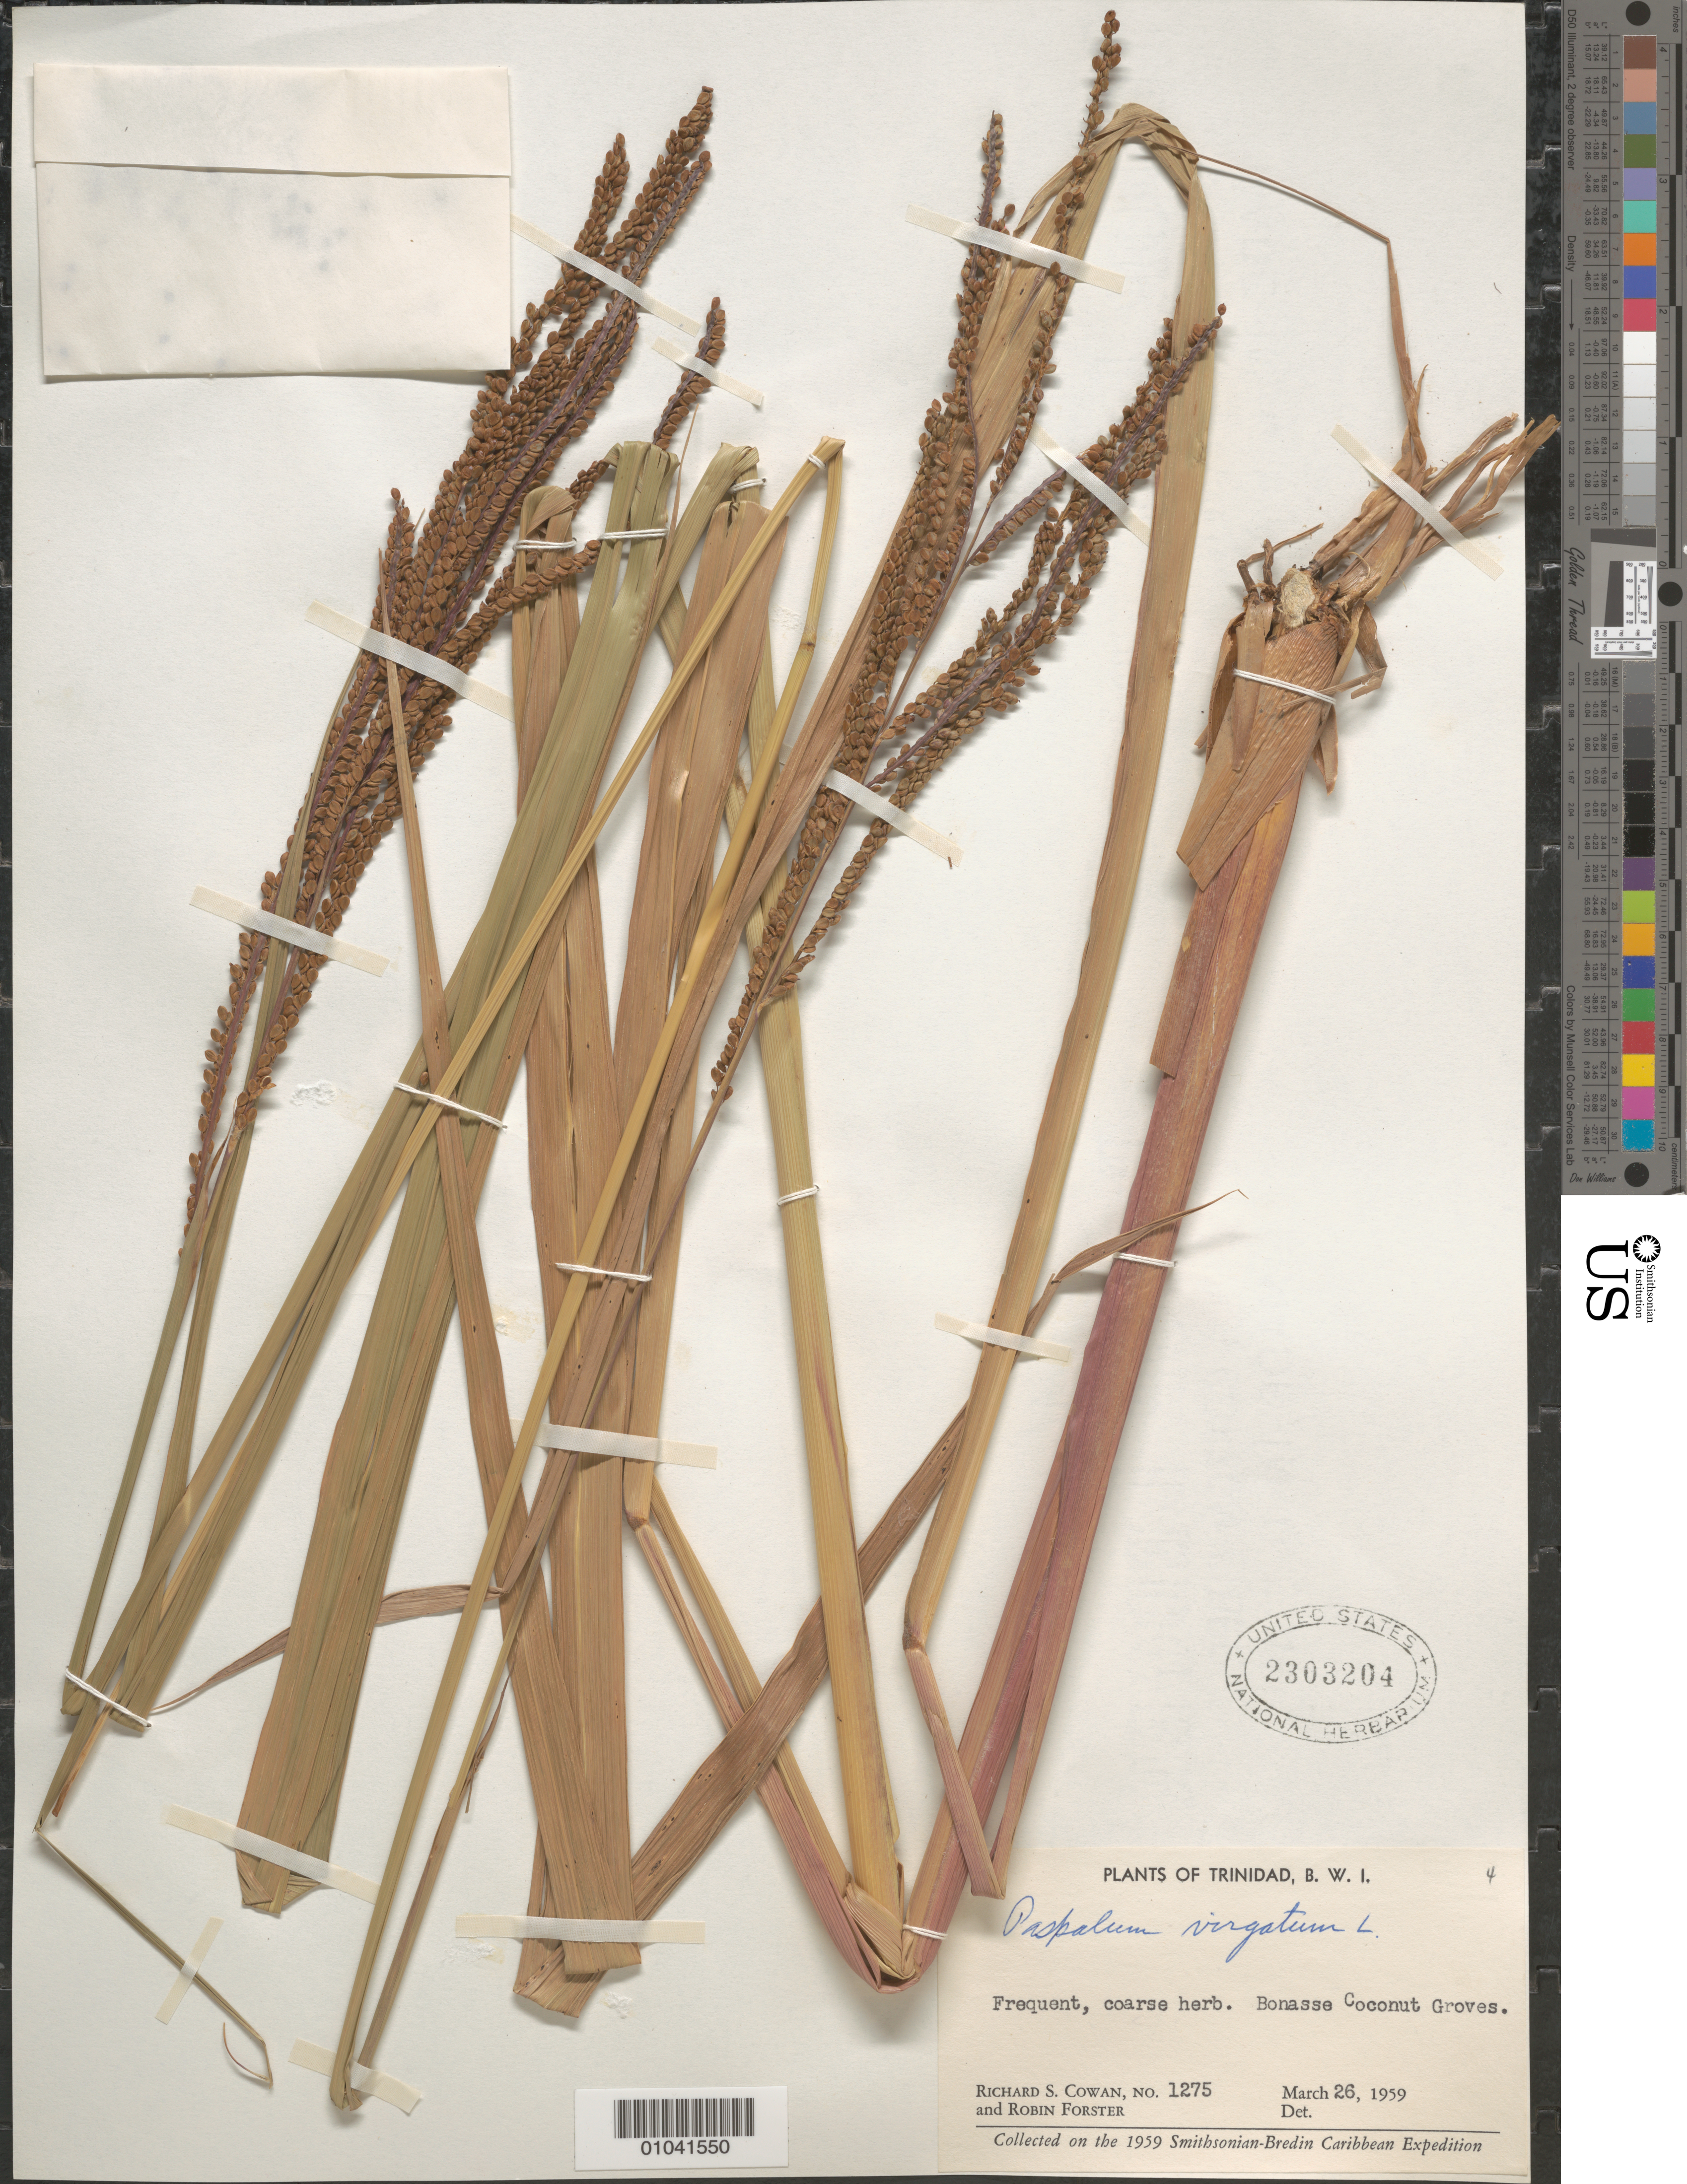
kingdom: Plantae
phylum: Tracheophyta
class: Liliopsida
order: Poales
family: Poaceae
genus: Paspalum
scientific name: Paspalum virgatum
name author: L.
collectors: R. S. Cowan & R. Forster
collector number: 1275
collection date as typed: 26 Mar 1959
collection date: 1959-03-26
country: Trinidad and Tobago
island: Trinidad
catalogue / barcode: US 2303204